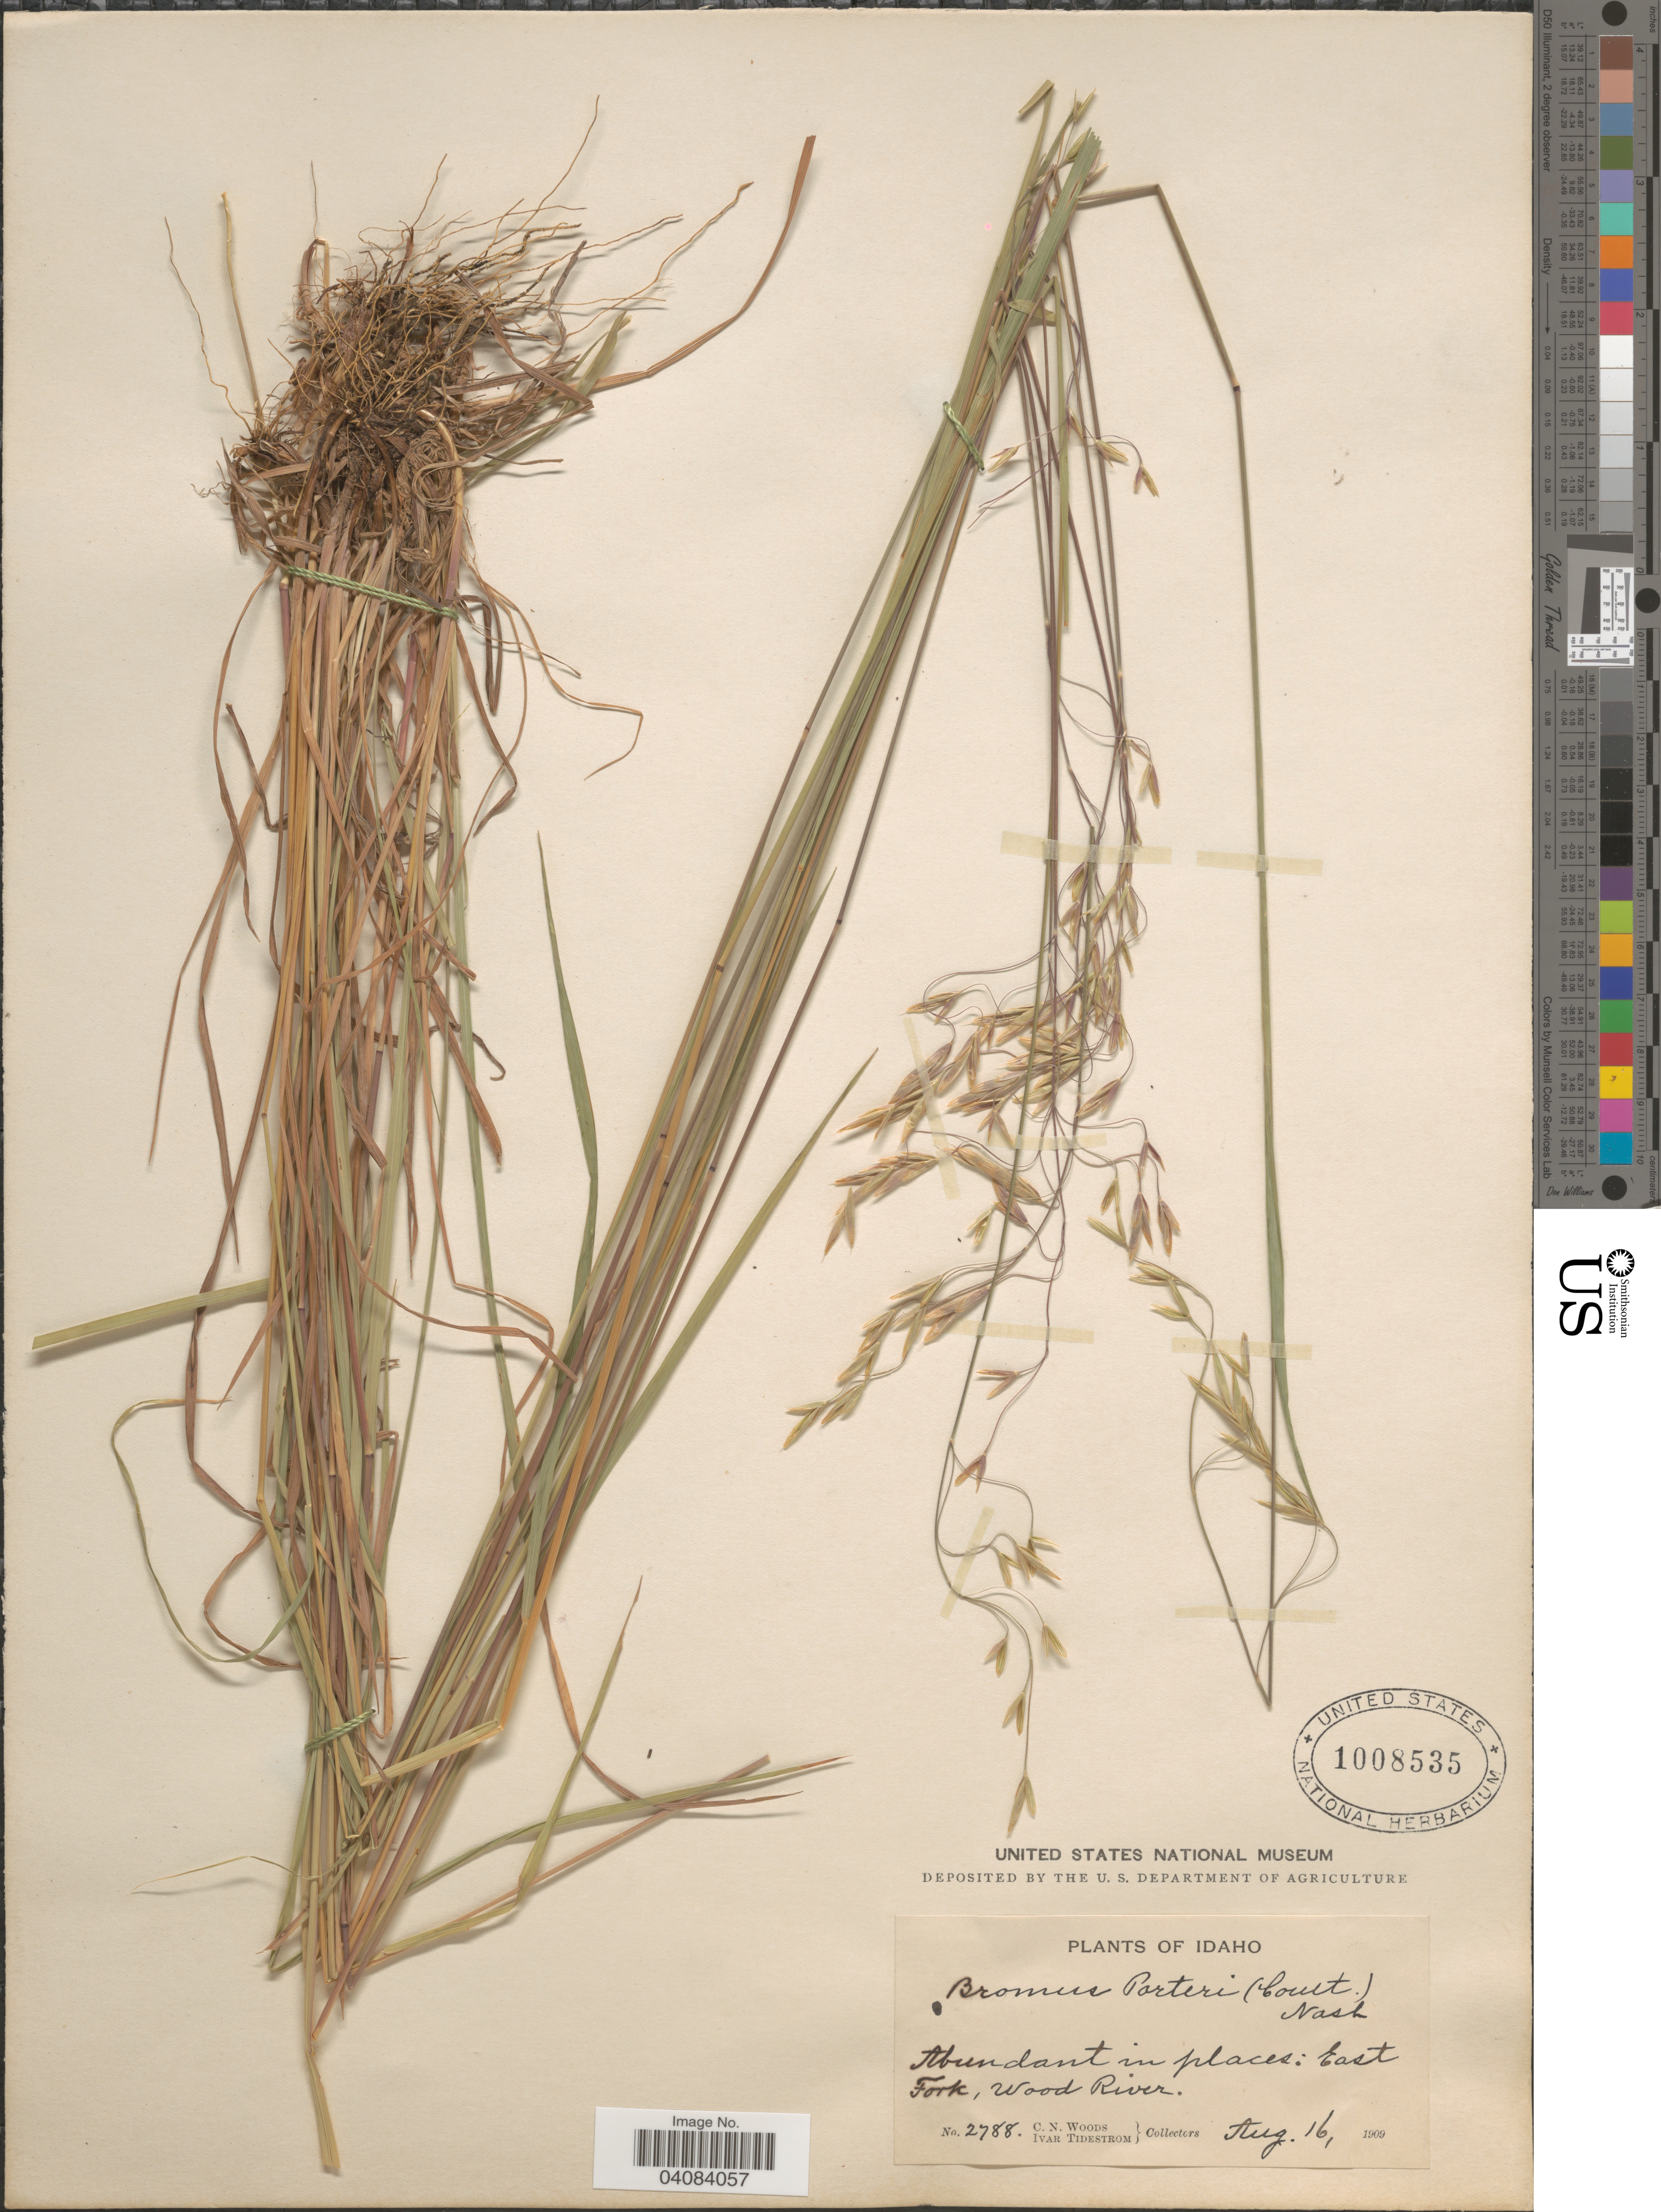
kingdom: Plantae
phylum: Tracheophyta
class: Liliopsida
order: Poales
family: Poaceae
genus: Bromus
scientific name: Bromus porteri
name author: (J.M. Coult.) Nash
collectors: C. Woods & I. F. Tidestrom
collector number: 2788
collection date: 1909-08-16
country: United States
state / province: Idaho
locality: Abundant in places: East Fork, Wood River.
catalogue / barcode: US 1008535